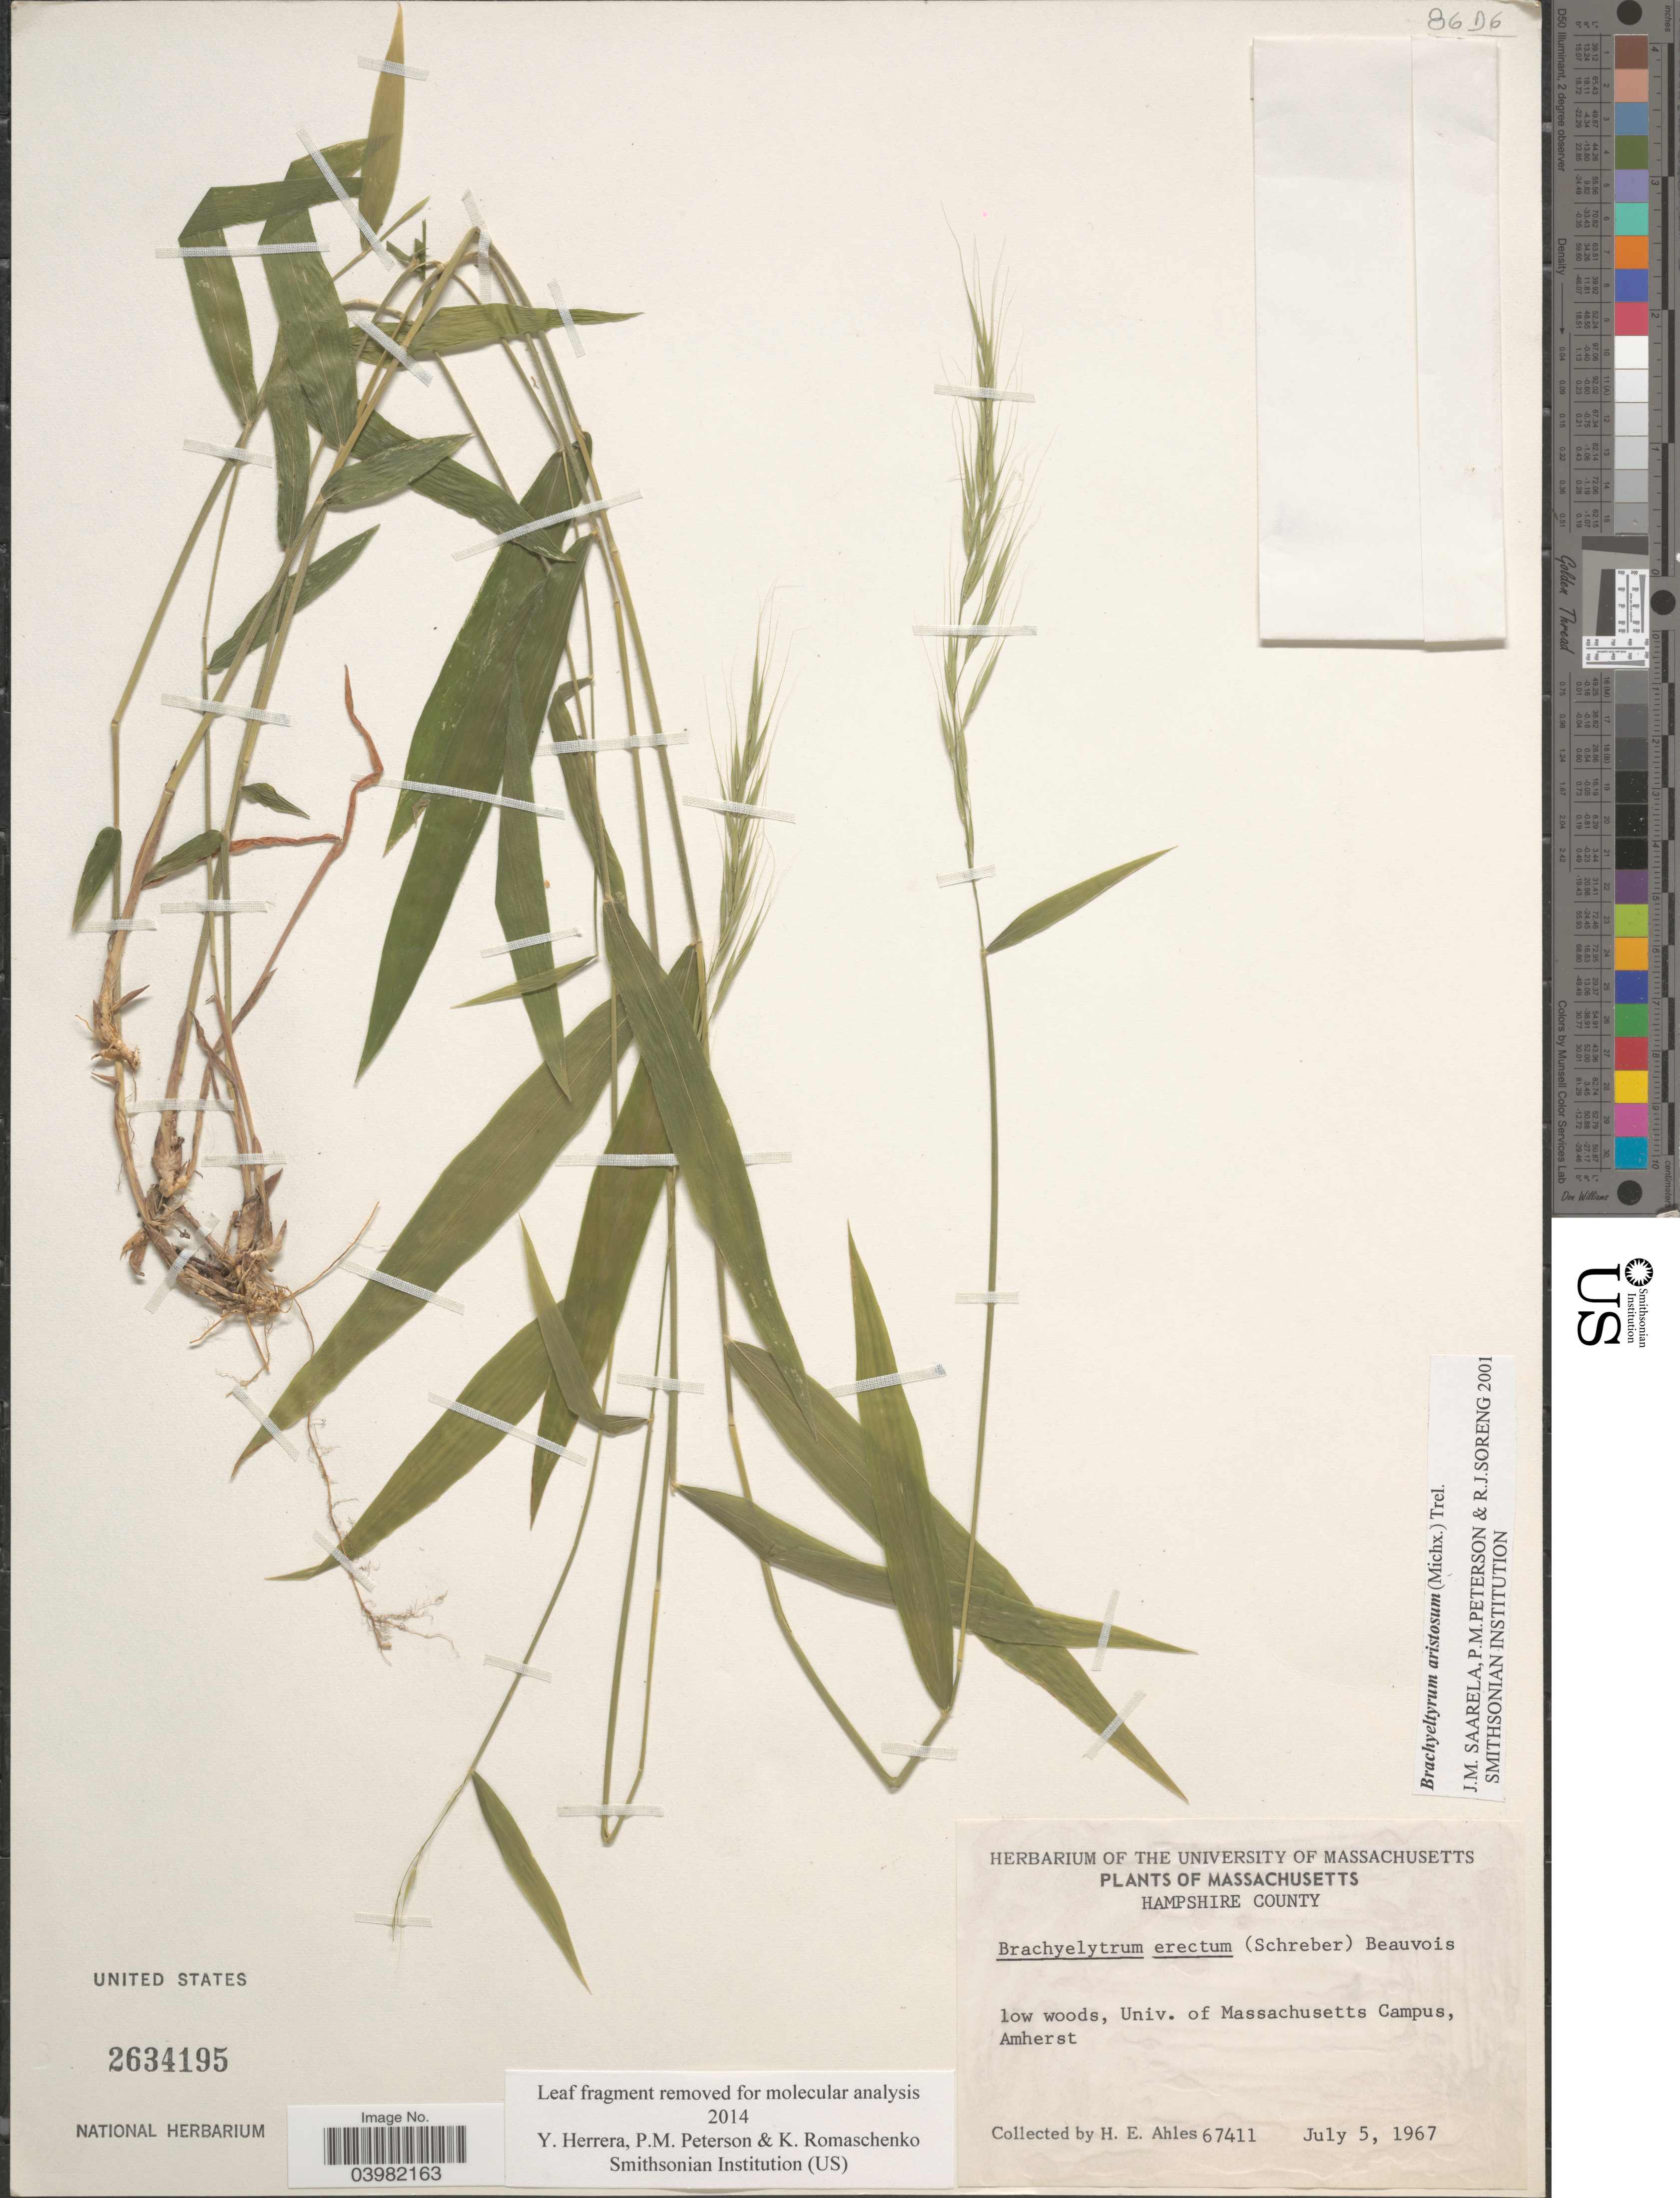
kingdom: Plantae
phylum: Tracheophyta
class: Liliopsida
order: Poales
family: Poaceae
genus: Brachyelytrum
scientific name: Brachyelytrum aristosum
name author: (Michx.) P. Beauv. ex Trel.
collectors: H. E. Ahles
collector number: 67411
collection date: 1967-07-05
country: United States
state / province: Massachusetts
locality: Hampshire County. Univ. of Massachusetts Campus, Amherst.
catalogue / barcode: US 2634195